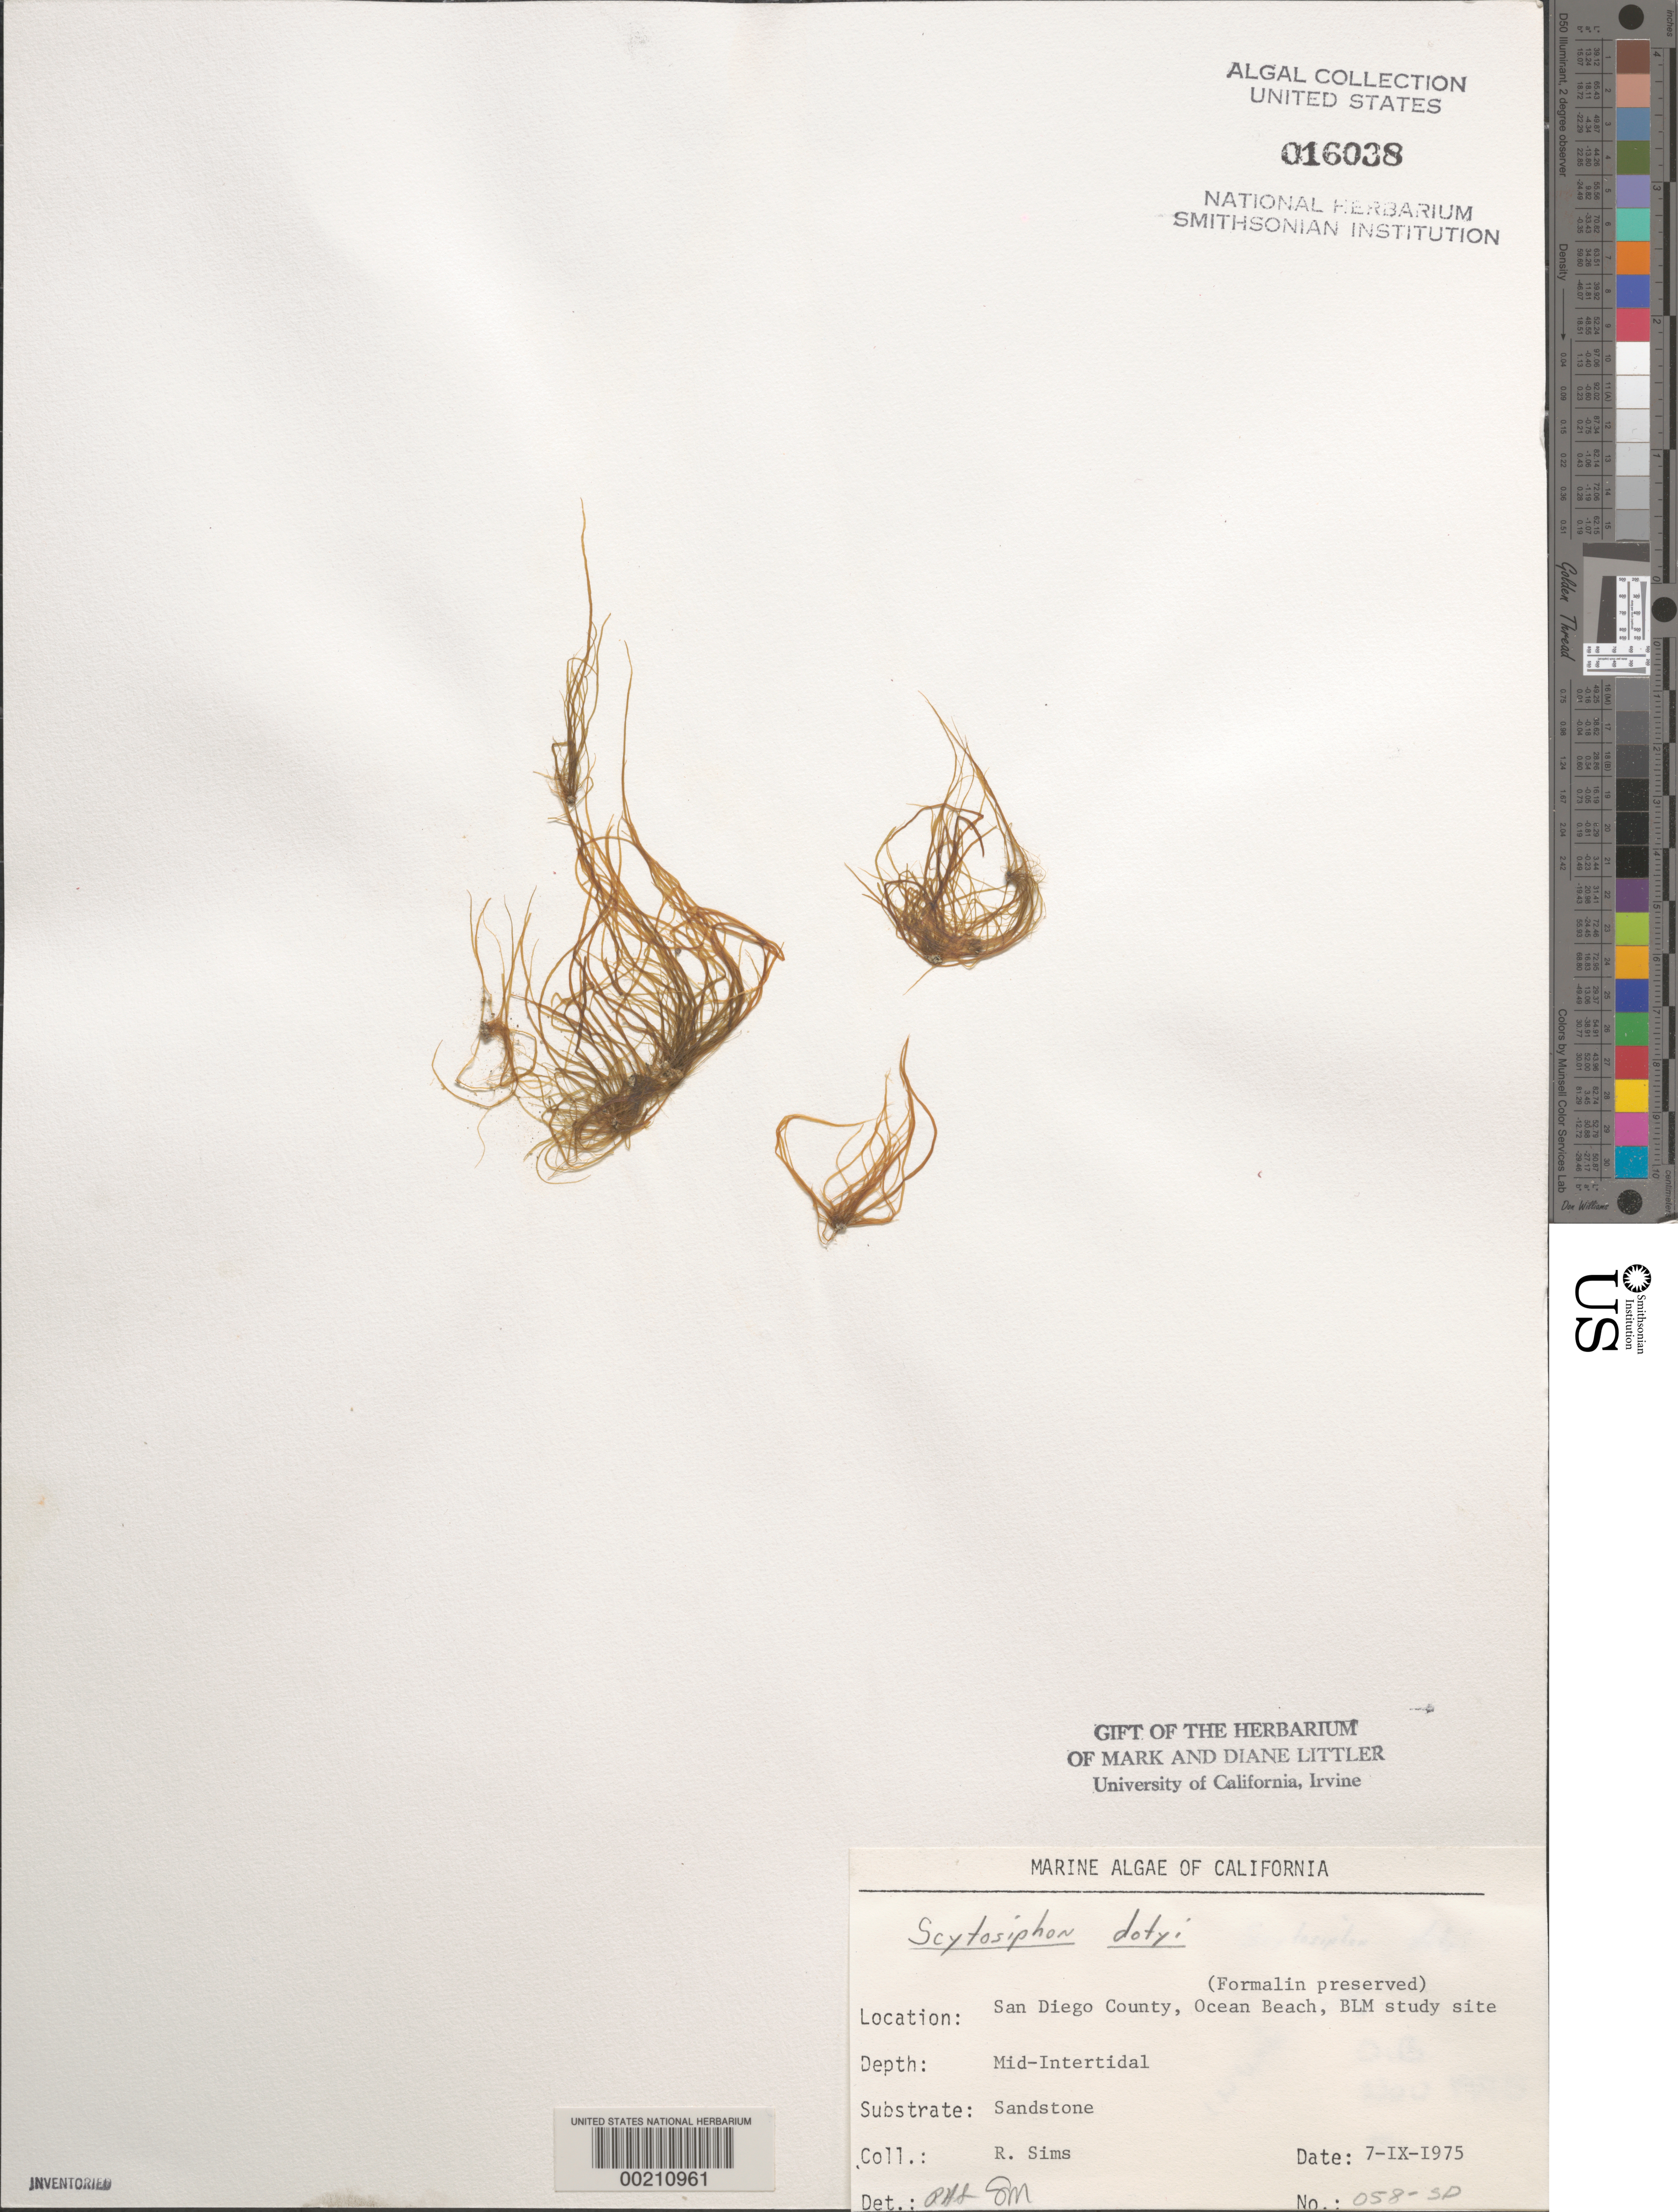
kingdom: Chromista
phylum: Ochrophyta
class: Phaeophyceae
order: Scytosiphonales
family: Scytosiphonaceae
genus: Scytosiphon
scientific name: Scytosiphon dotyi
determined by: Sims, Robert H.; Murray, S. N.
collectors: R. H. Sims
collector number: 058-SD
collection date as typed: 07 Sep 1975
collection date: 1975-09-07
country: United States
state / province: California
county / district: San Diego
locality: Ocean Beach, end of Del Monte Street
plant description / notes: BLM-SOCALBIGHT Rocky Intertidal Survey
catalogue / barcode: US 16038